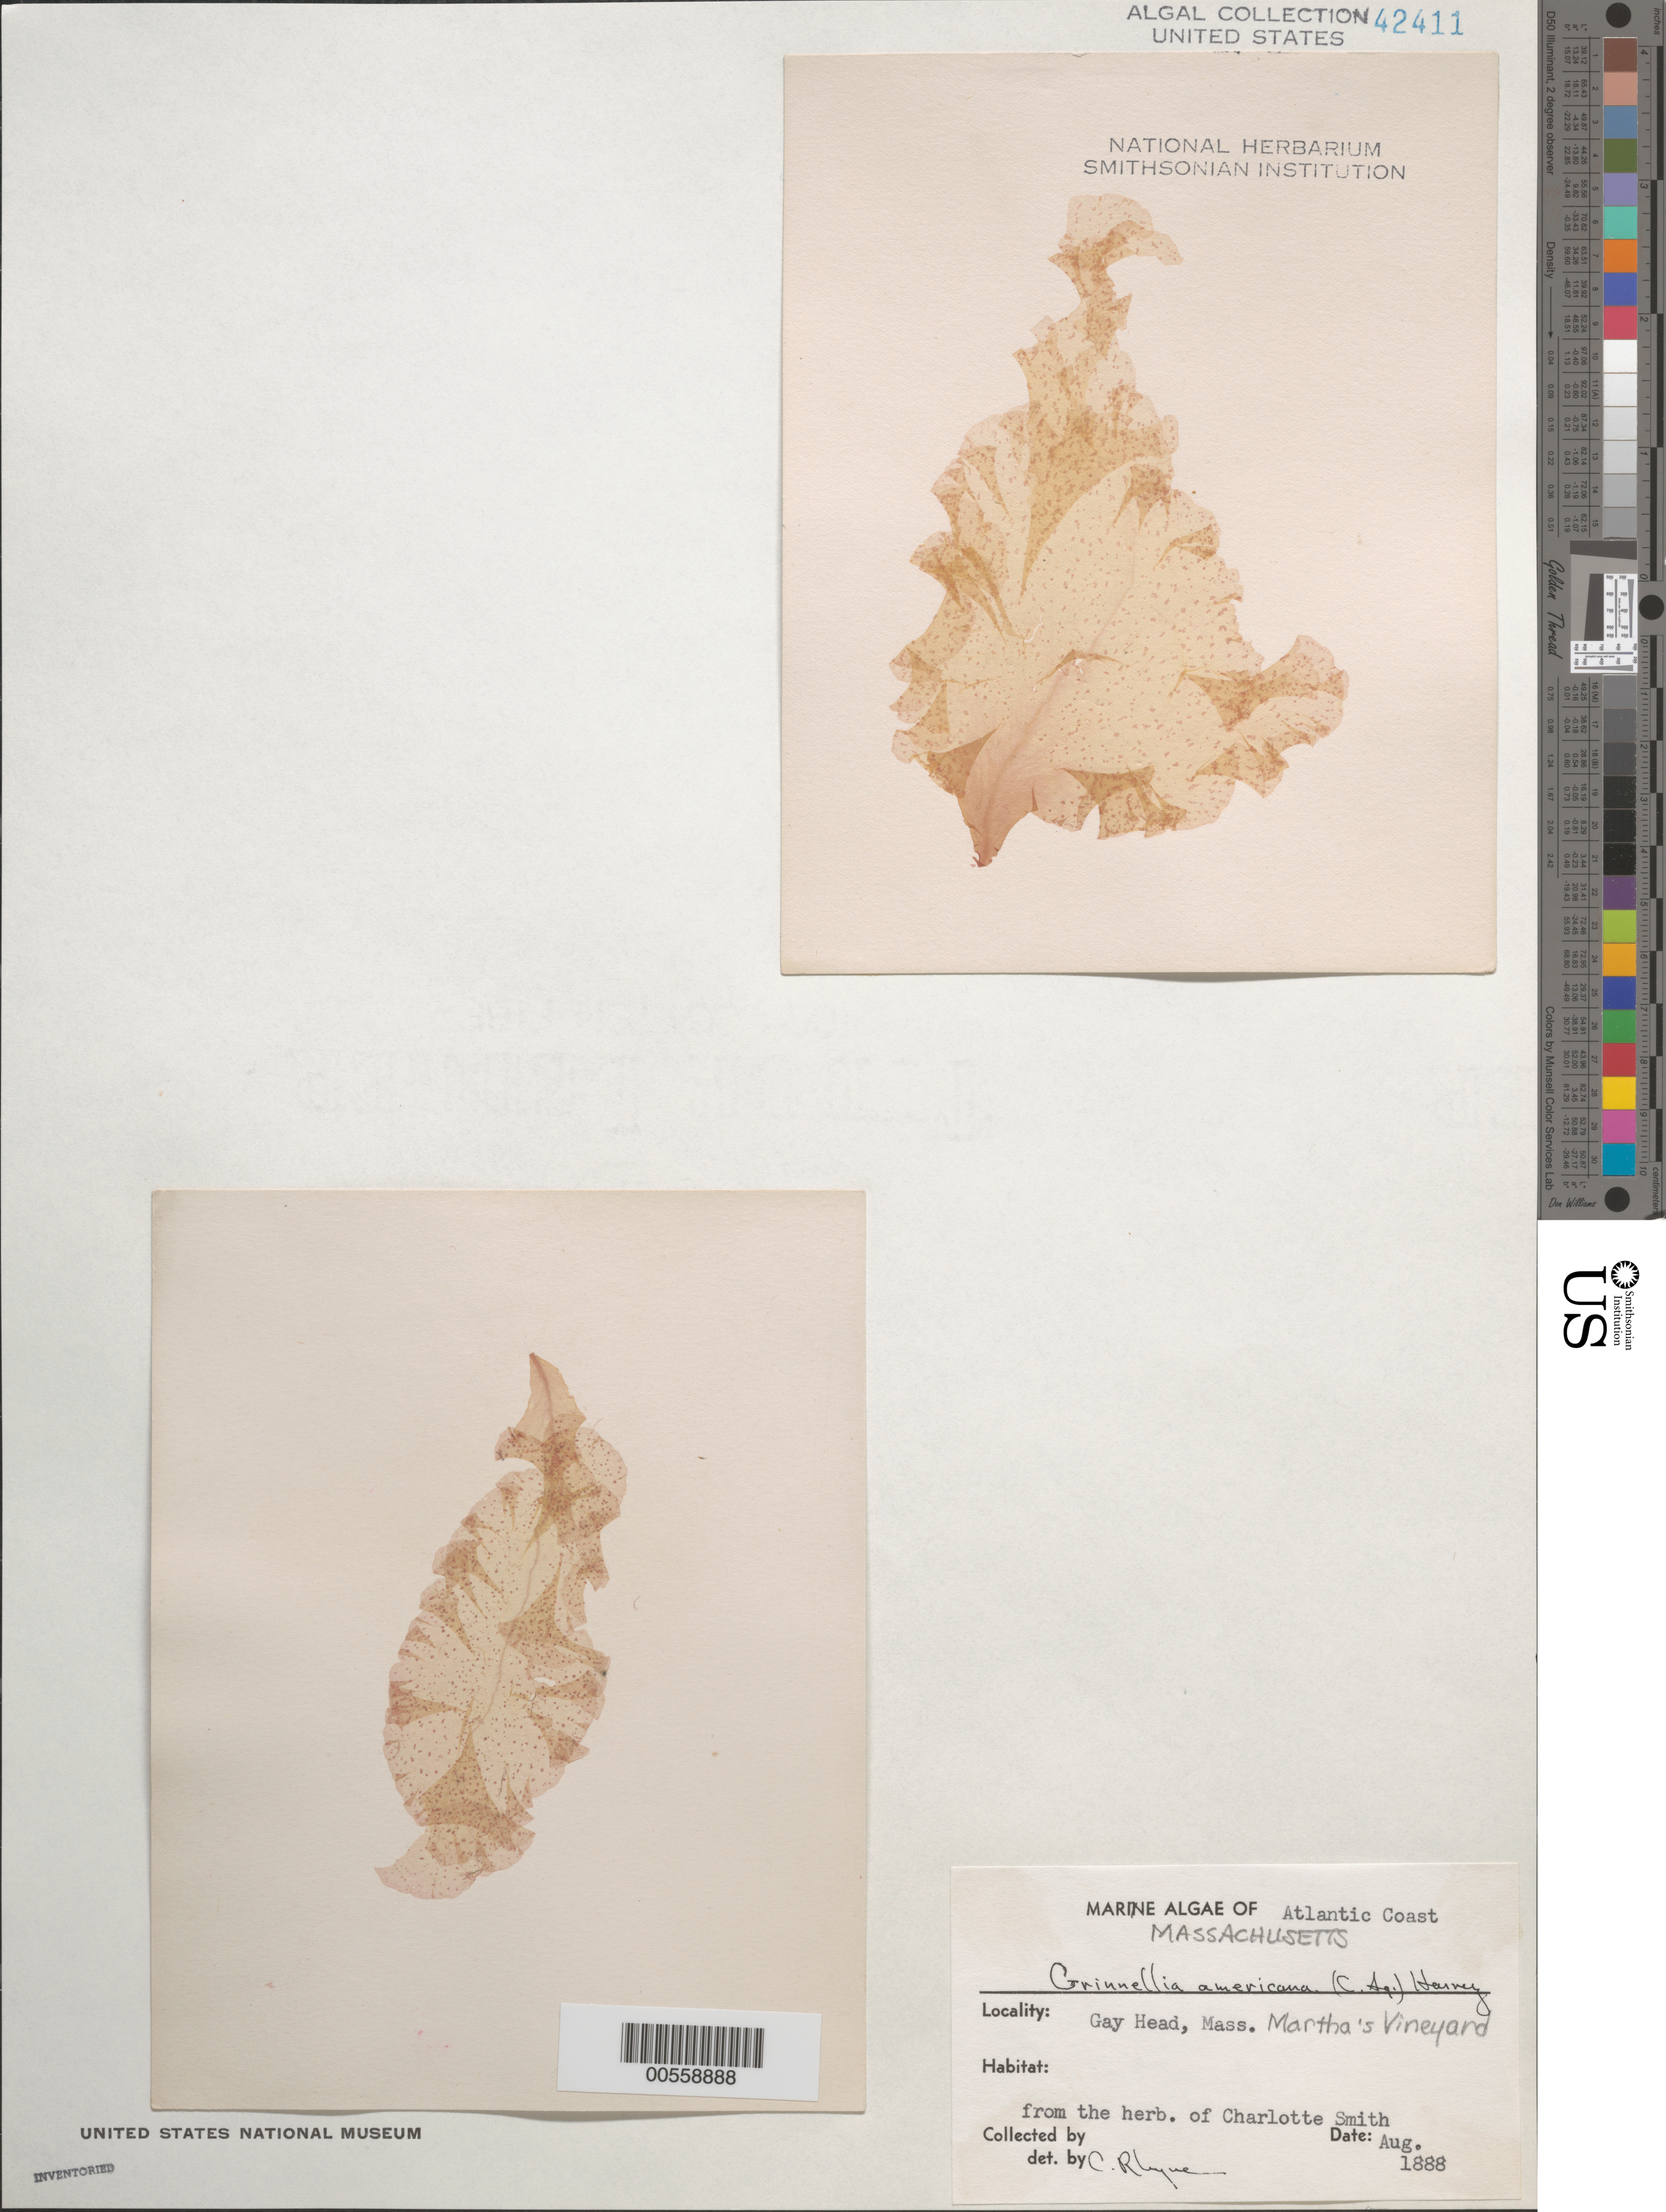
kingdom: Plantae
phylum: Rhodophyta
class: Florideophyceae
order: Ceramiales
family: Delesseriaceae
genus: Grinnellia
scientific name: Grinnellia americana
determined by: Rhyne, C. F.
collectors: Charlotte Smith (herbarium)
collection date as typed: Aug 1888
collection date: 1888-08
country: United States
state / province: Massachusetts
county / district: Dukes County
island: Martha's Vineyard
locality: Gay Head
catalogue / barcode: US 42411